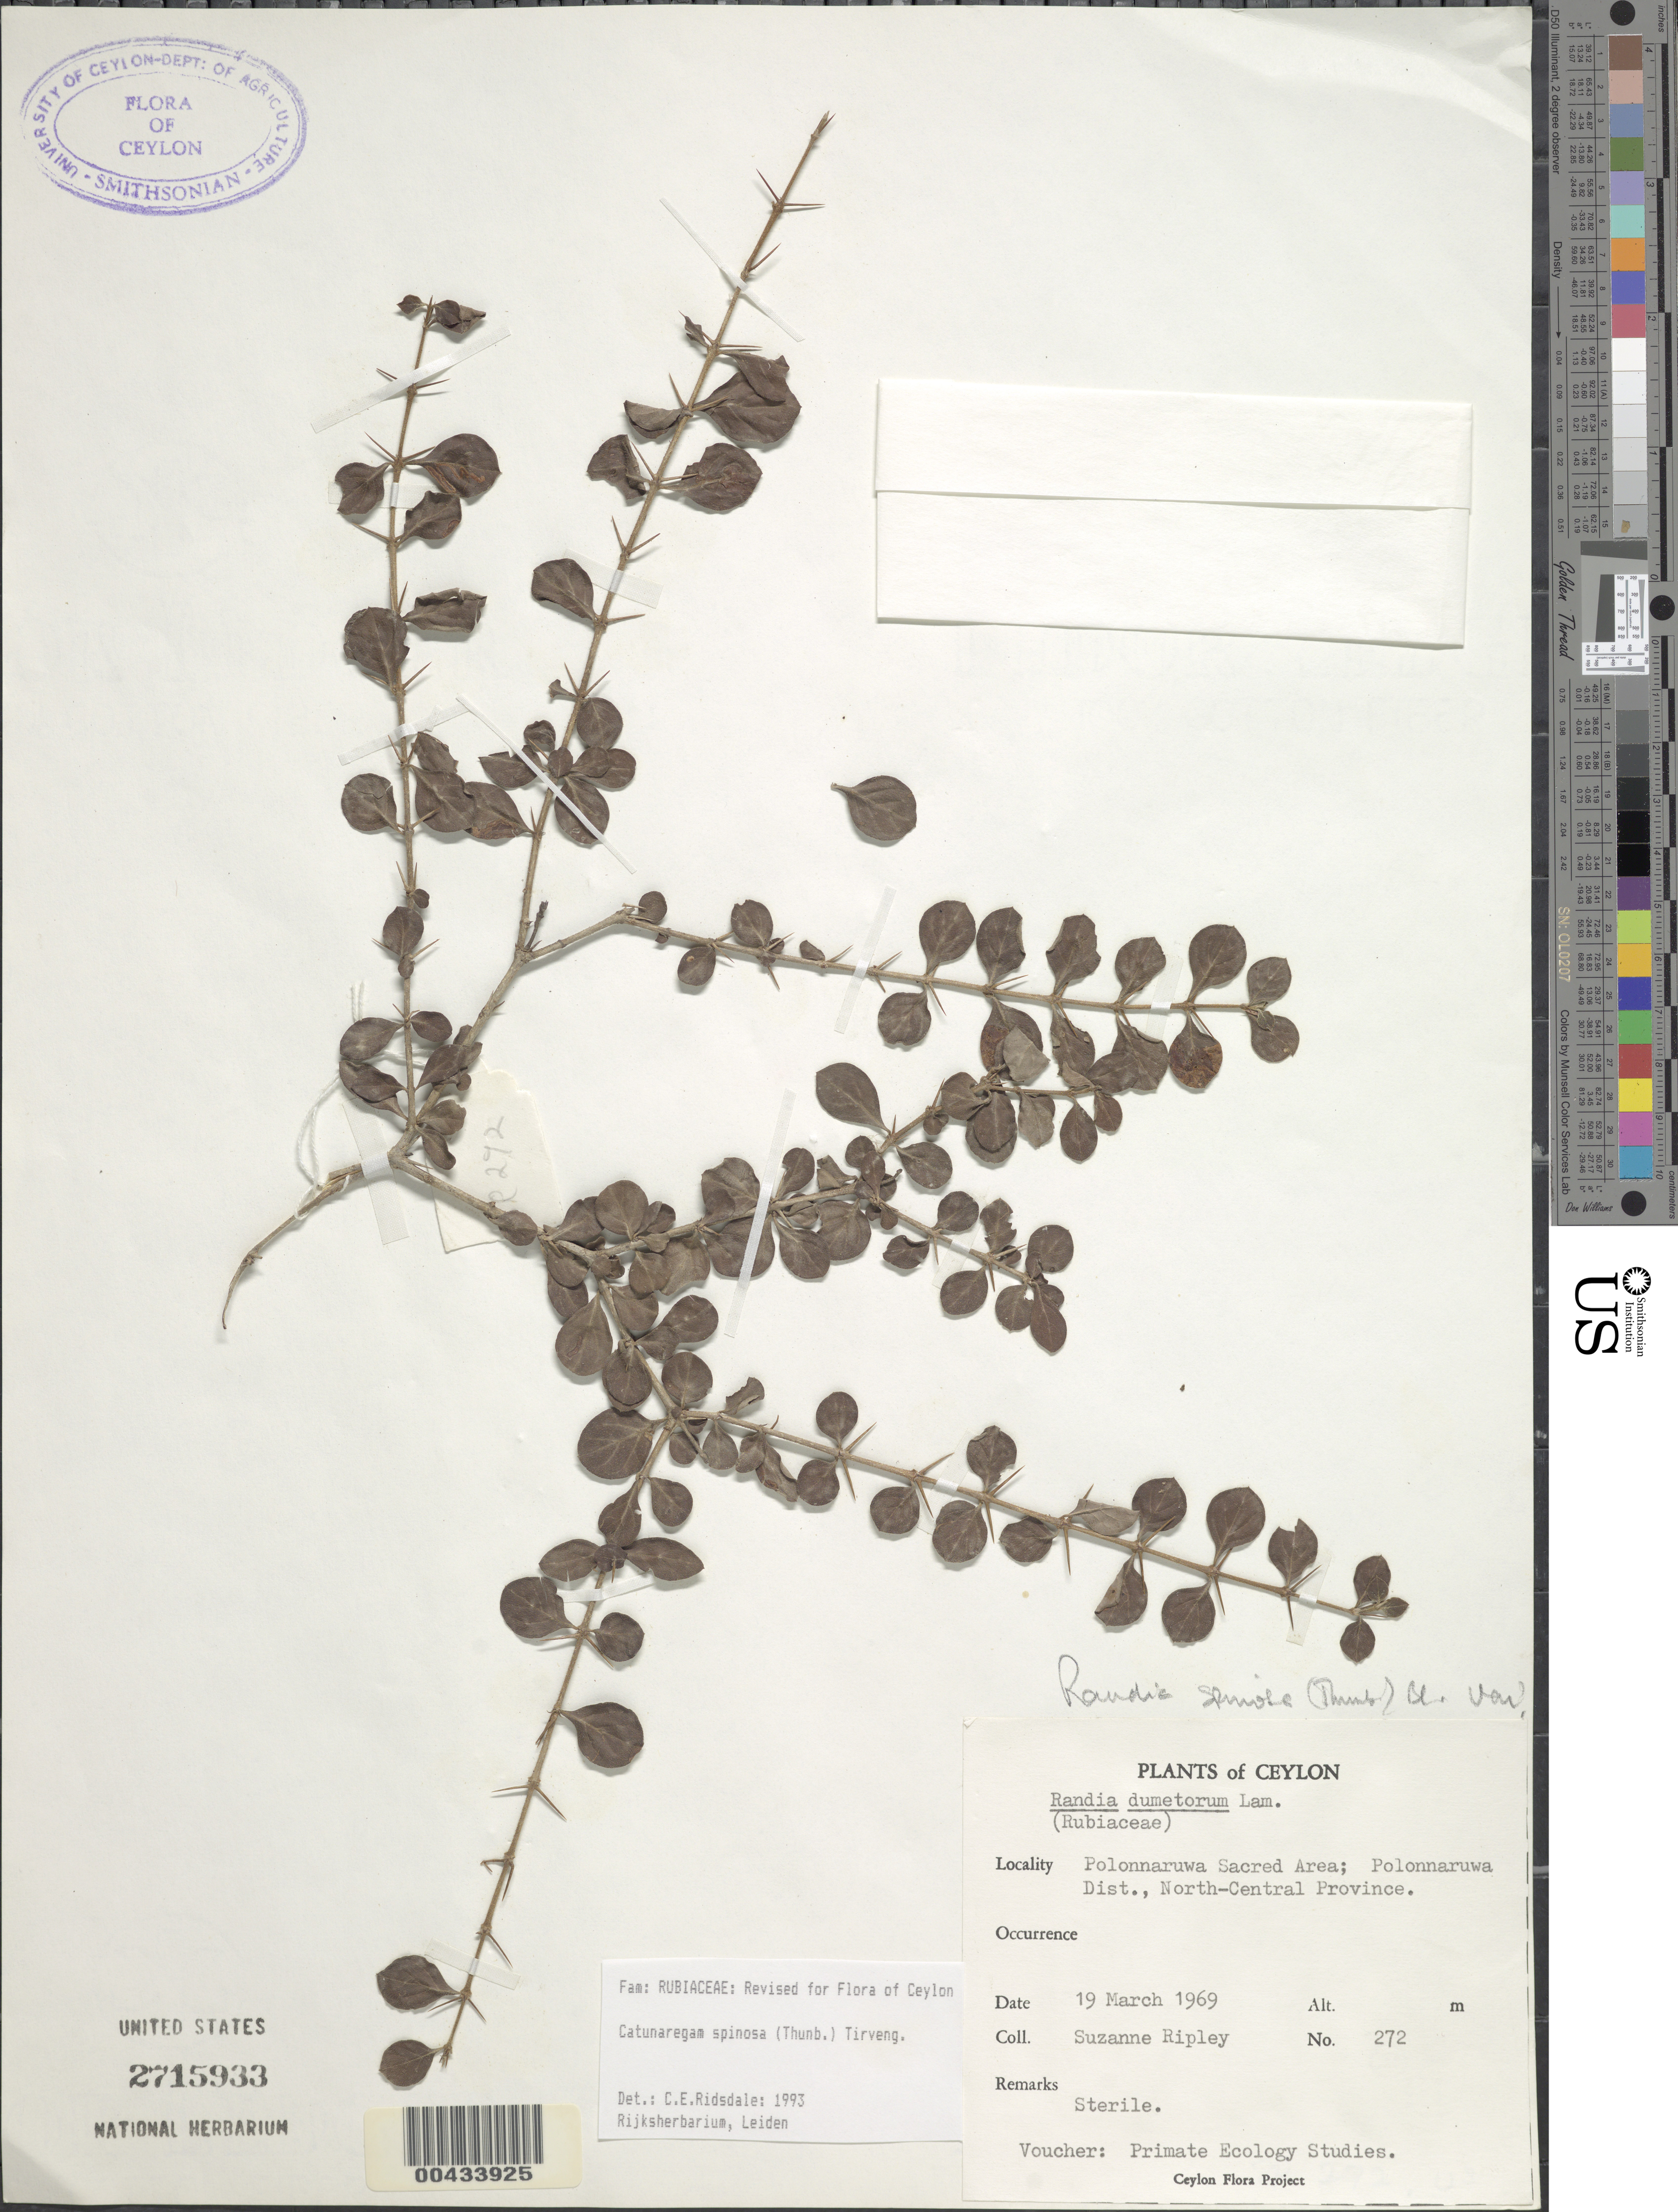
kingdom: Plantae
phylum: Tracheophyta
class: Magnoliopsida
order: Gentianales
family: Rubiaceae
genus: Catunaregam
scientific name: Catunaregam spinosa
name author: (Thunb.) Tirveng.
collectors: S. Ripley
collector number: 272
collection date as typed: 19 Mar 1969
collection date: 1969-03-19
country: Sri Lanka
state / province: North Central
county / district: Polonnaruwa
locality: Polonnaruwa Sacred Area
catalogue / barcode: US 2715933